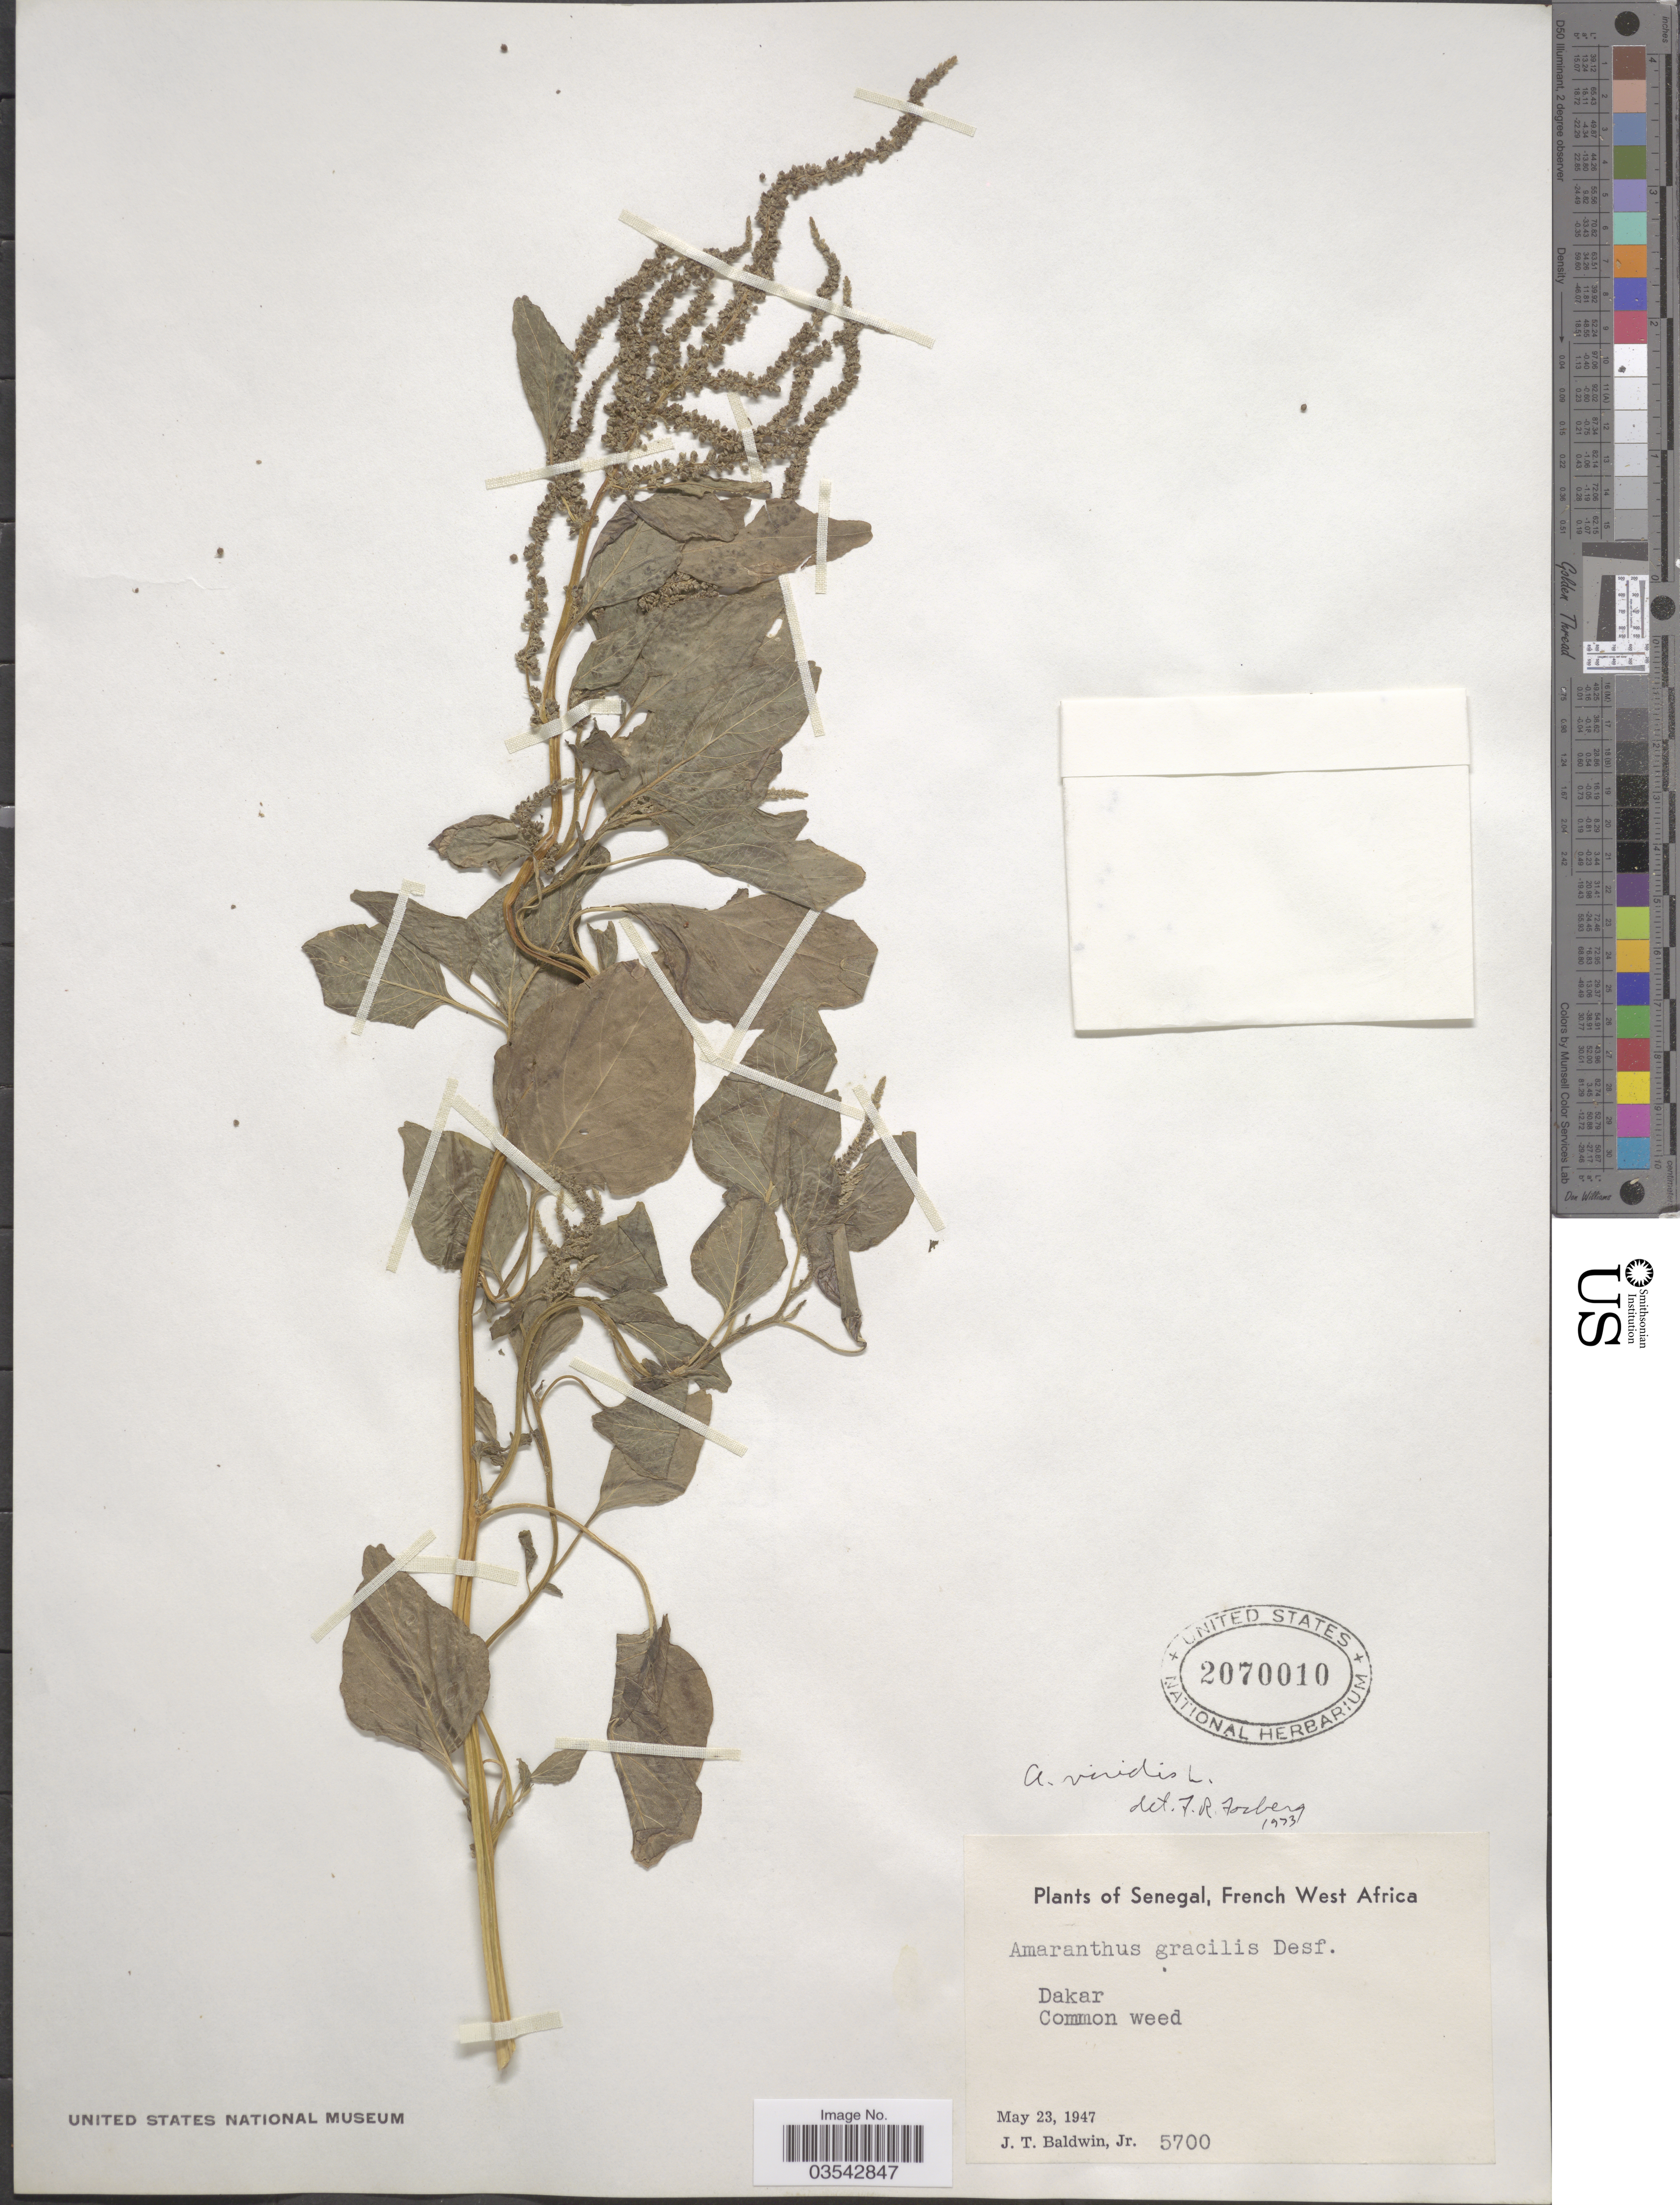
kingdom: Plantae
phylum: Tracheophyta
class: Magnoliopsida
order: Caryophyllales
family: Amaranthaceae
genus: Amaranthus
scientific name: Amaranthus viridis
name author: L.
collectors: J. T. Baldwin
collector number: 5700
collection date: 1947-05-23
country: Senegal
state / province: Dakar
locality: French West Africa.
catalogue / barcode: US 2070010